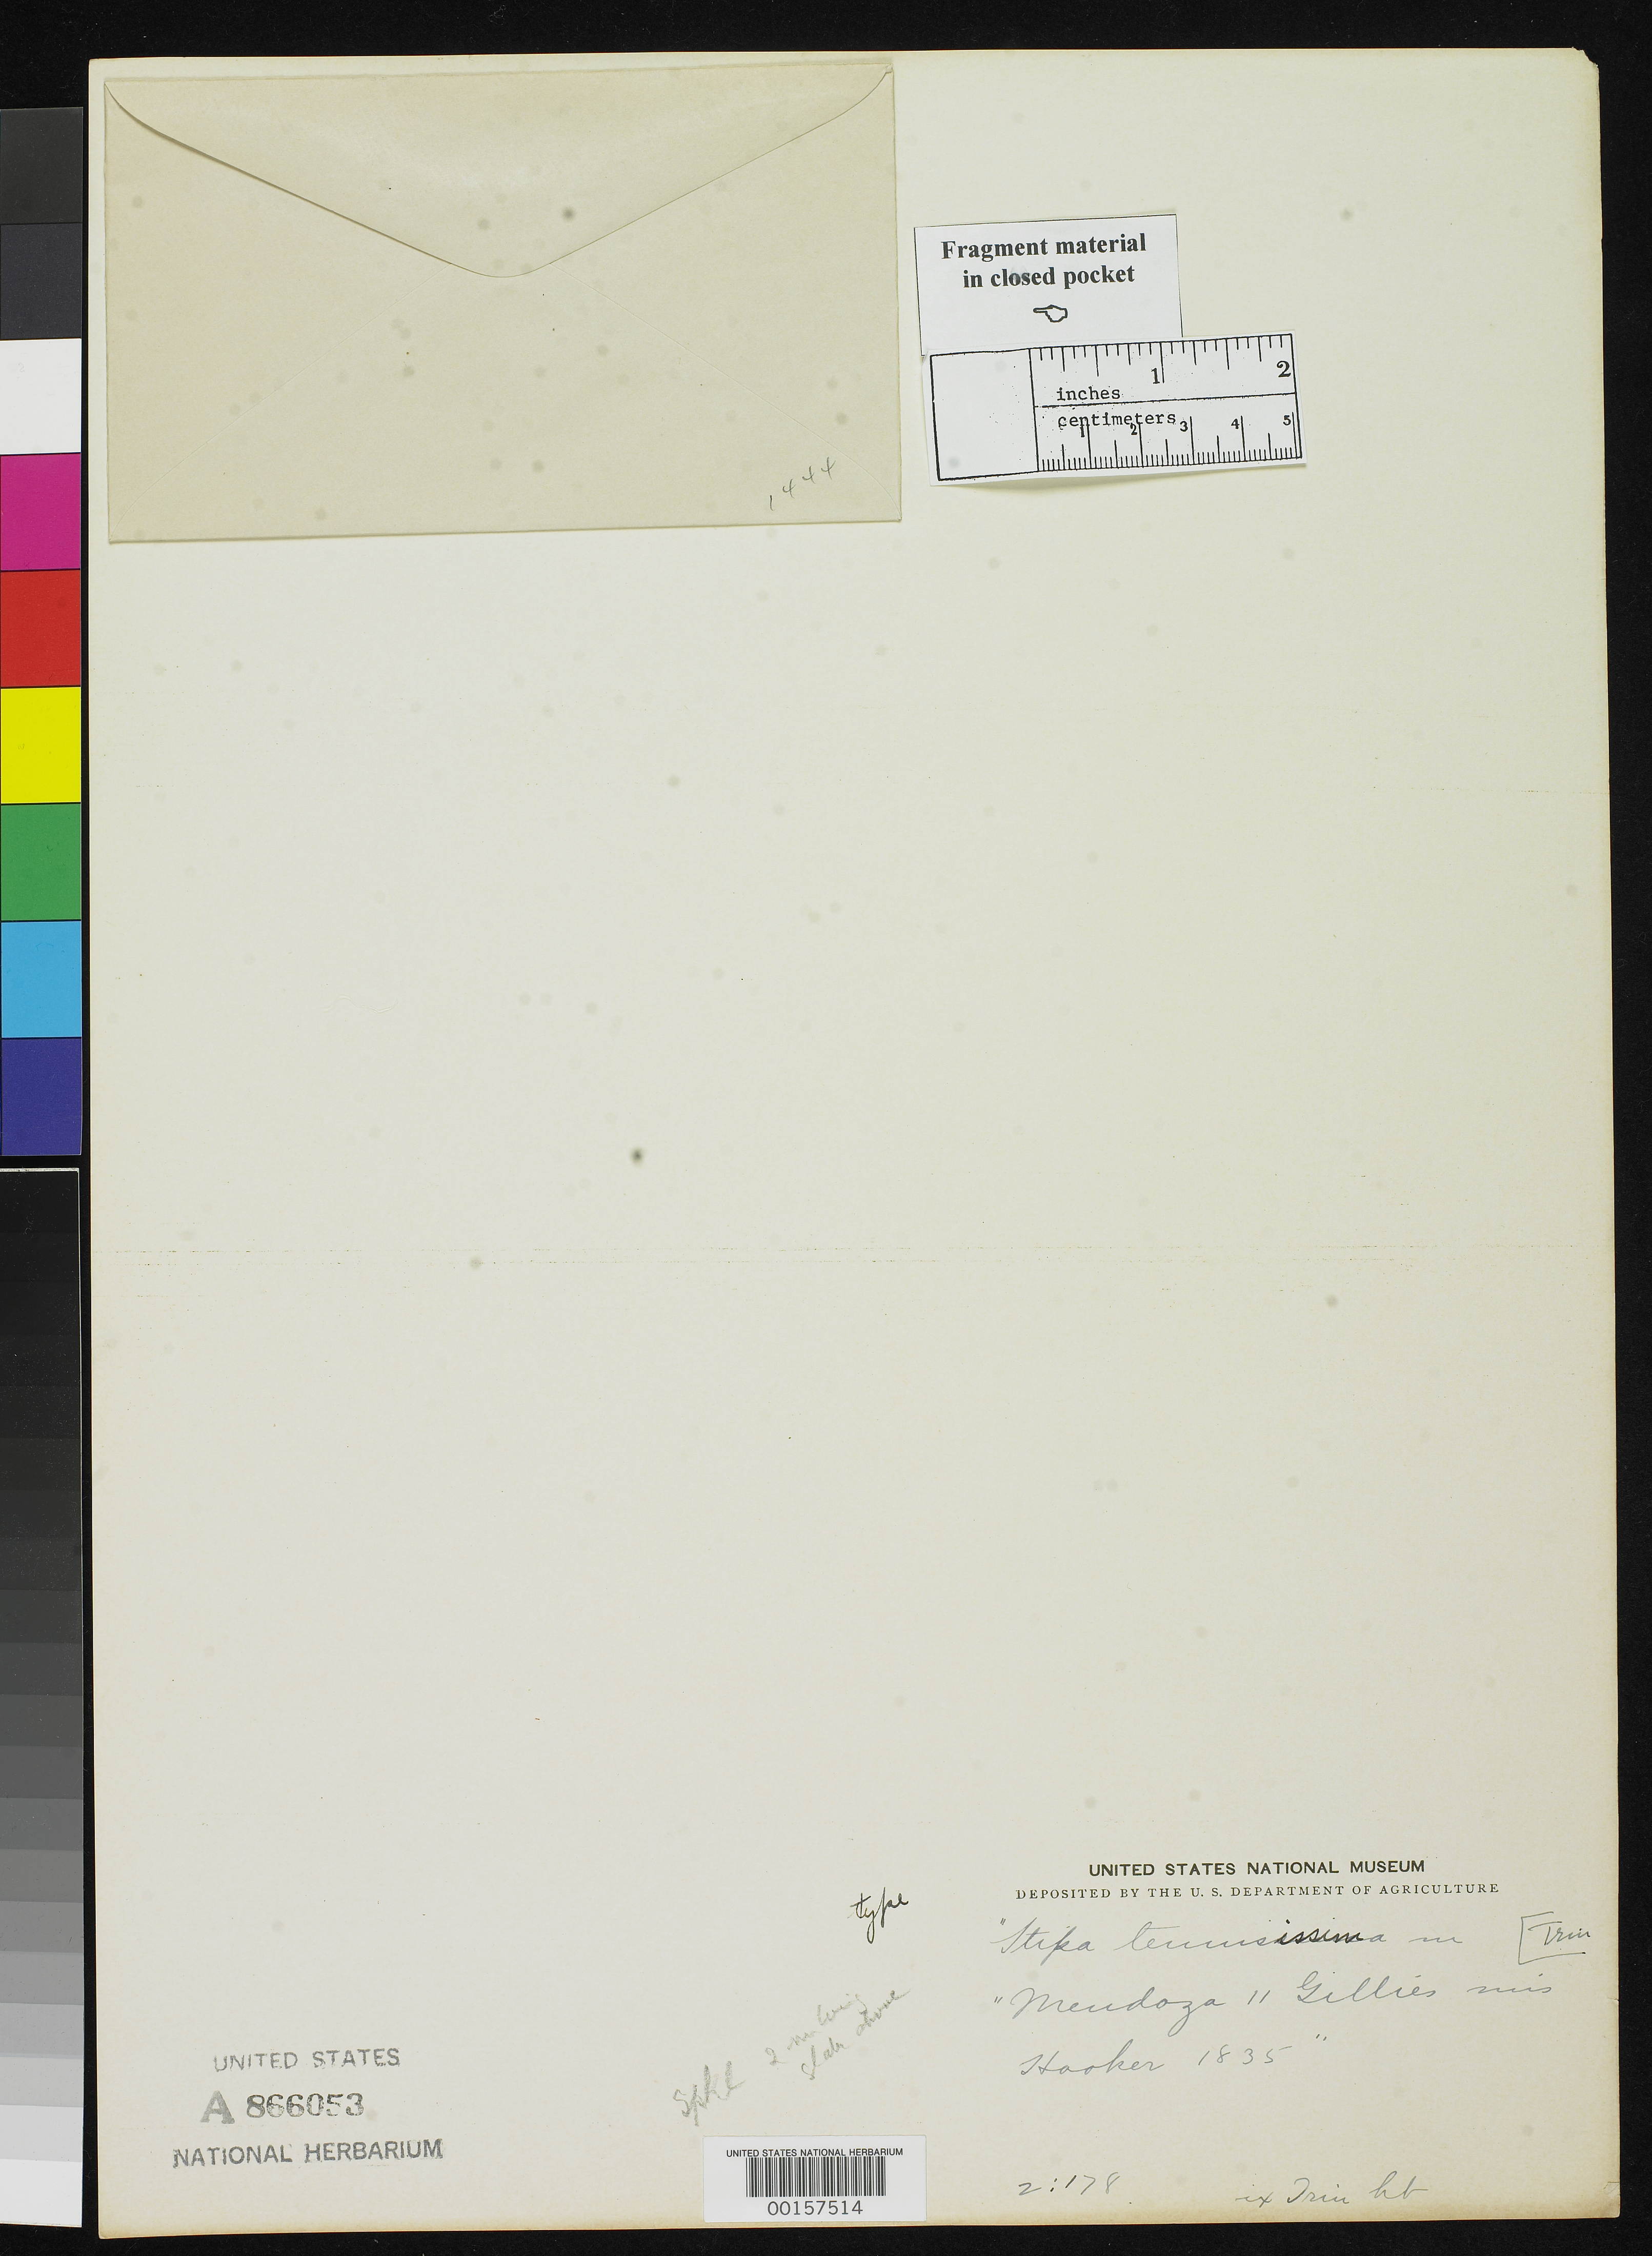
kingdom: Plantae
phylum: Tracheophyta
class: Liliopsida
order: Poales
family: Poaceae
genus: Stipa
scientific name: Stipa tenuissima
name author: Trin.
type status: Type Fragment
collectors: J. Gillies & W. J. Hooker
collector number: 11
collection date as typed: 1835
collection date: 1835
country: Argentina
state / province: Mendoza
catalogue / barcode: US 866053A